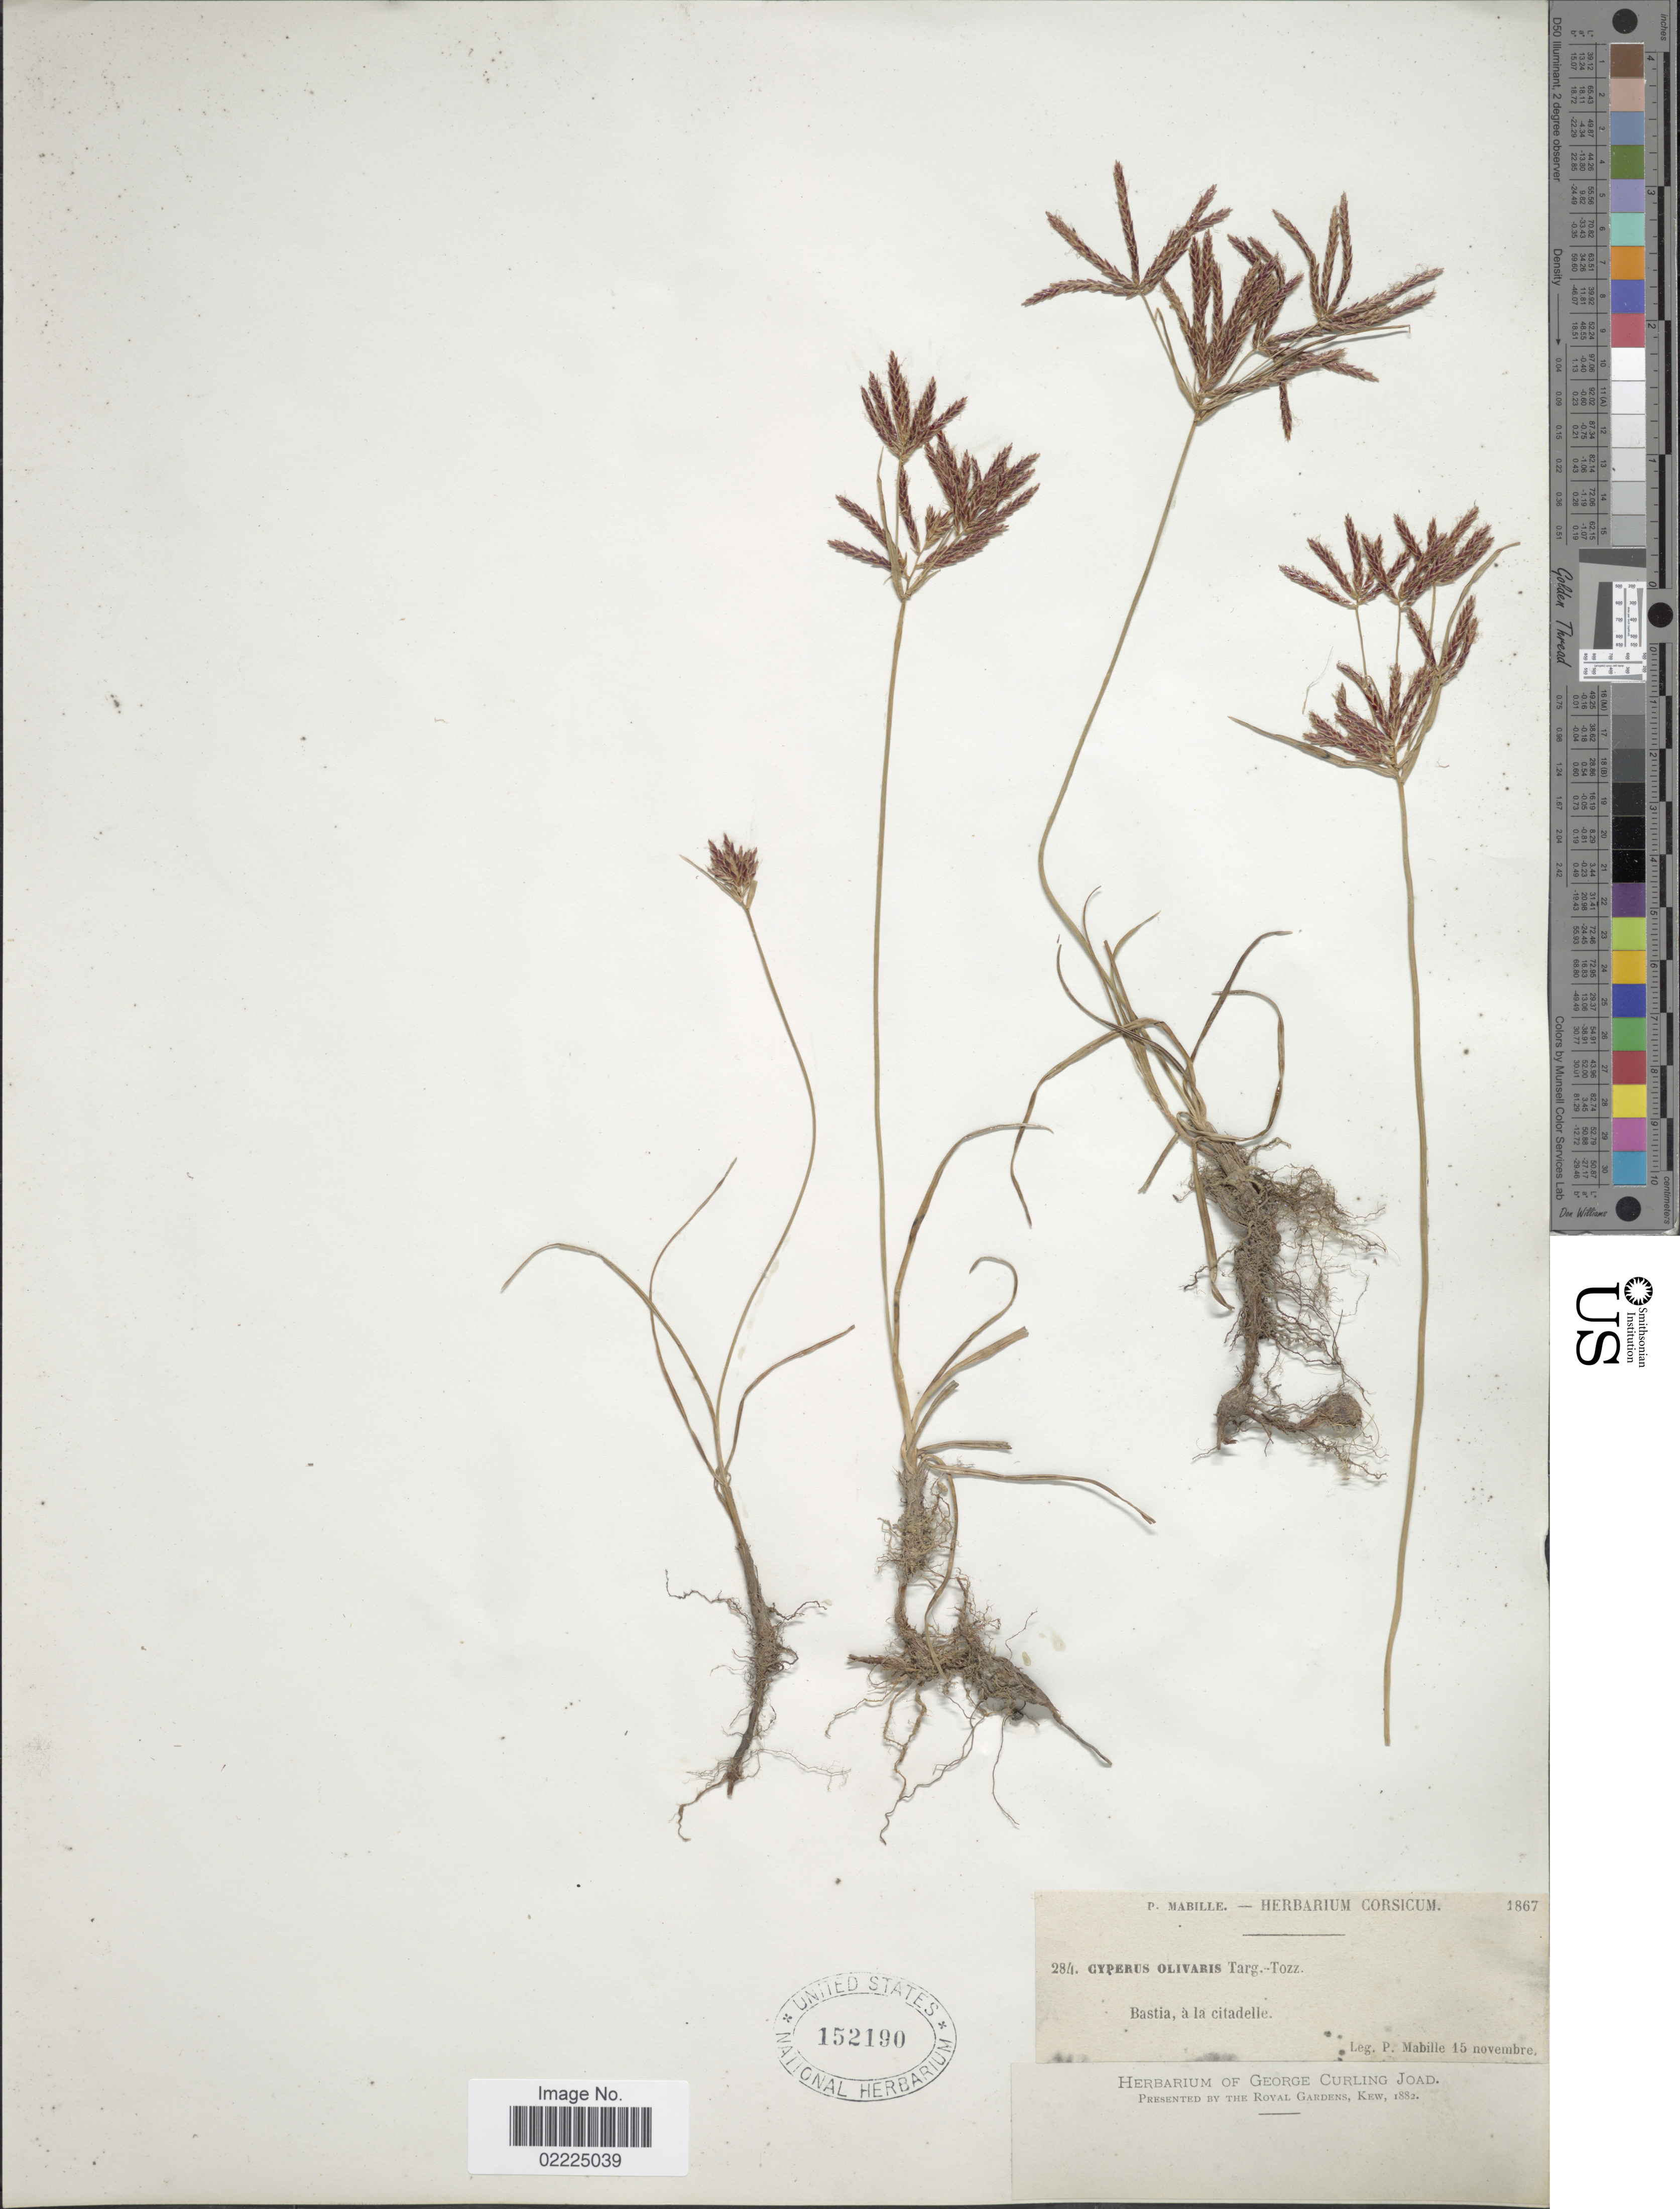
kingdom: Plantae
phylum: Tracheophyta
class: Liliopsida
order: Poales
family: Cyperaceae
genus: Cyperus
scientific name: Cyperus rotundus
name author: L.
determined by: Strong, Mark T., (BOT), Smithsonian Institution - National Museum of Natural History (UNITED STATES)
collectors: P. Mabille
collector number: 284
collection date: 1867-11-15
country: France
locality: Bastia, à la citadelle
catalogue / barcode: US 152190